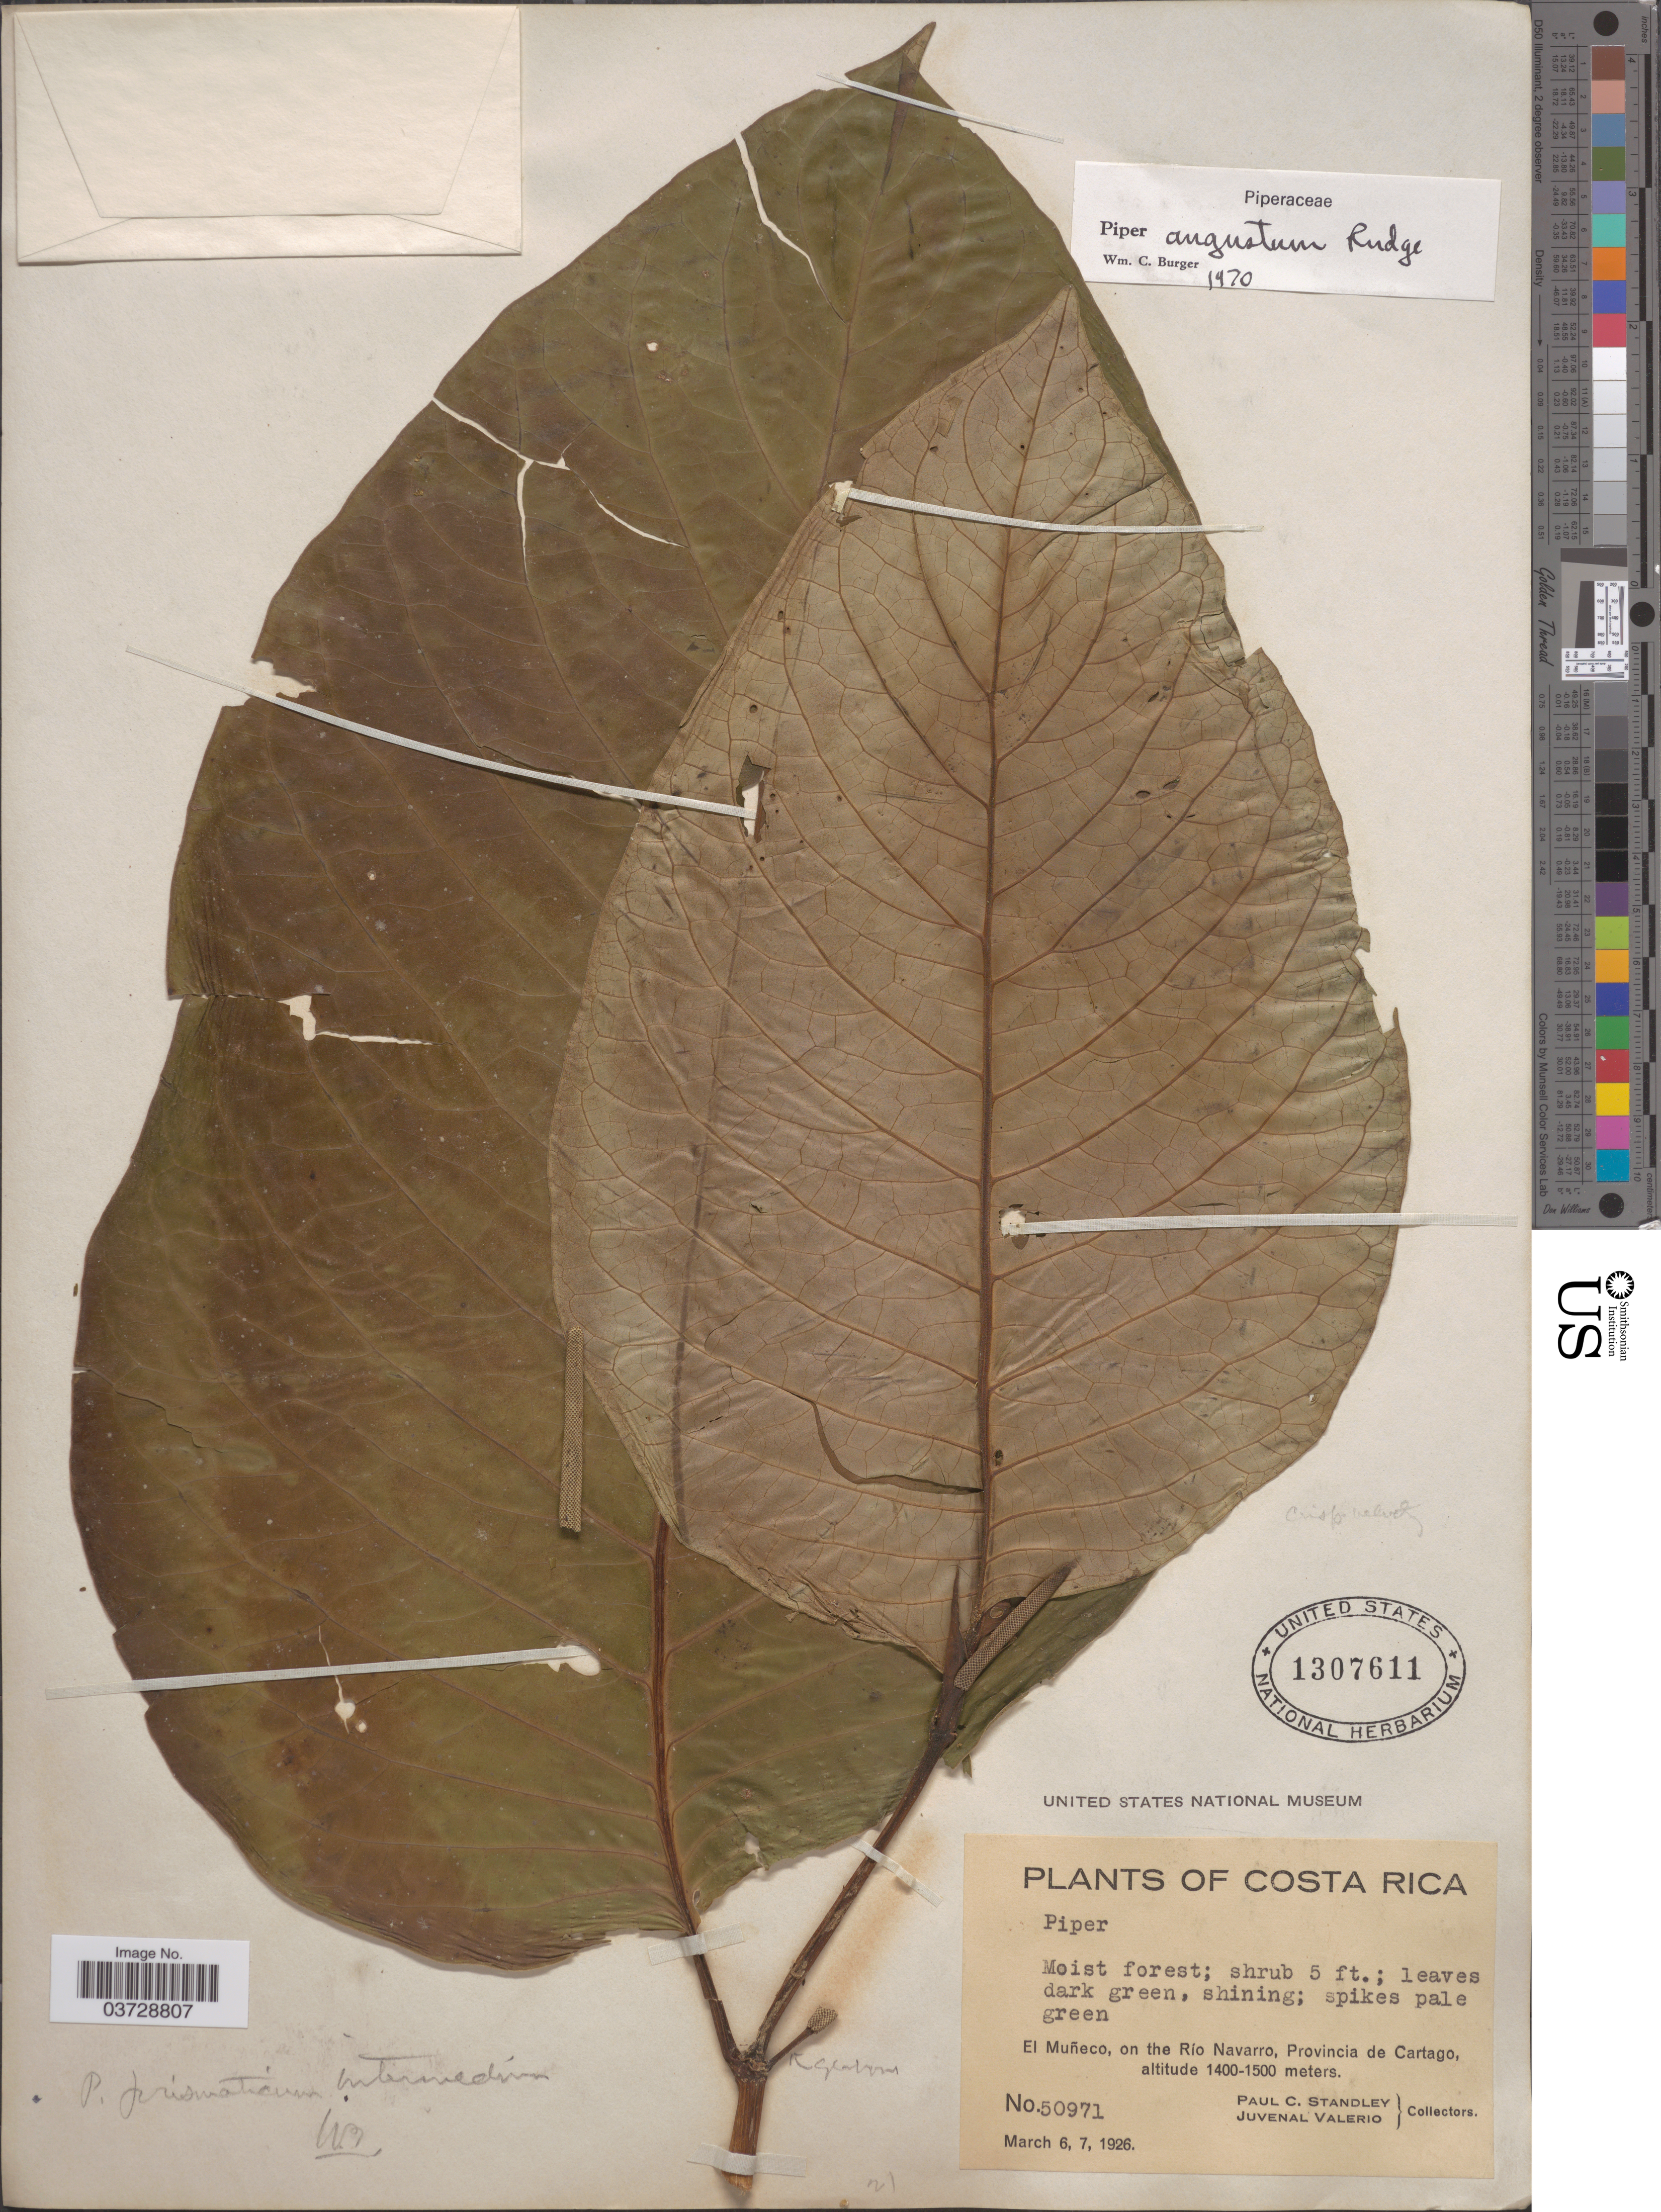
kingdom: Plantae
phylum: Tracheophyta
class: Magnoliopsida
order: Piperales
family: Piperaceae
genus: Piper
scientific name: Piper augustum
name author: Rudge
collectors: P. C. Standley & J. Valerio R.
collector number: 50971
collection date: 1926-03-06/1926-03-07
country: Costa Rica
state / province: Cartago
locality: El Muñeco, on the Río Navarro.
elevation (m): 1400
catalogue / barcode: US 1307611